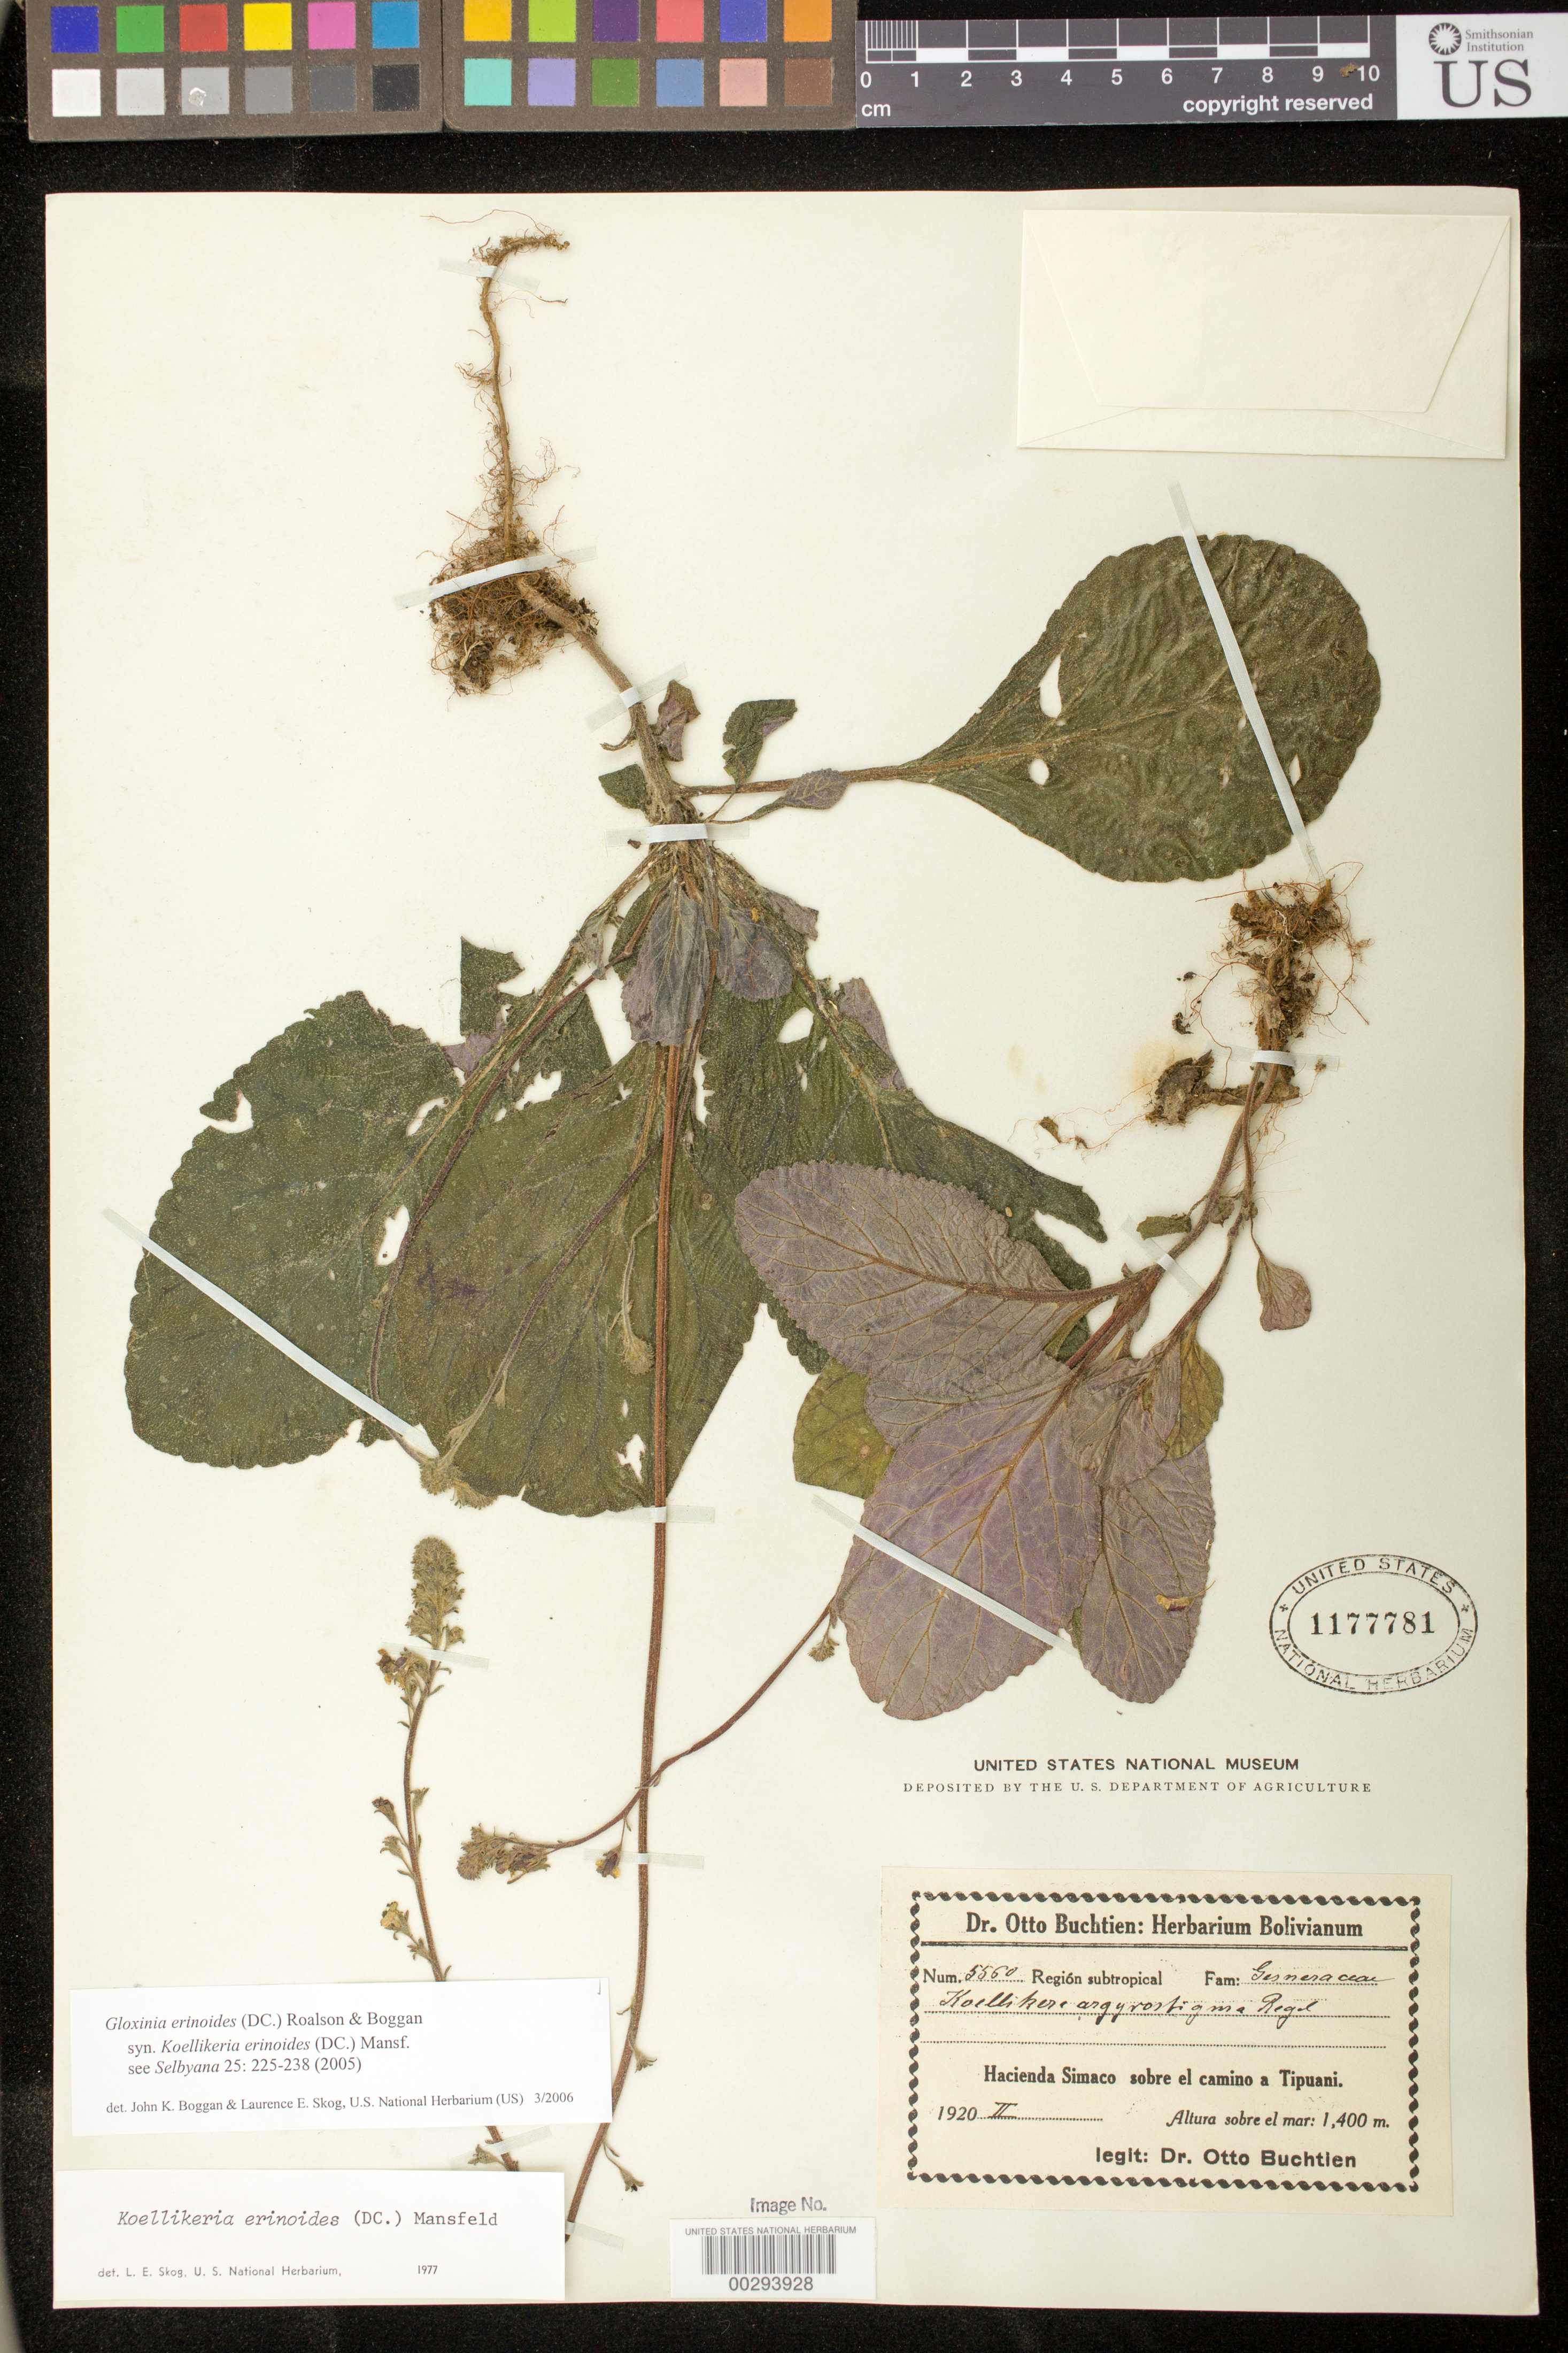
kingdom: Plantae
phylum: Tracheophyta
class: Magnoliopsida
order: Lamiales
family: Gesneriaceae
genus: Gloxinia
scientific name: Gloxinia erinoides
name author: (DC.) Roalson & Boggan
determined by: Boggan, J. K.; Skog, L. E.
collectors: O. Buchtien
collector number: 5560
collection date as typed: Feb 1920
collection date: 1920-02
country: Bolivia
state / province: La Paz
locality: Hacienda Simaco on the road to Tipuani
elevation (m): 1400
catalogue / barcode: US 1177781